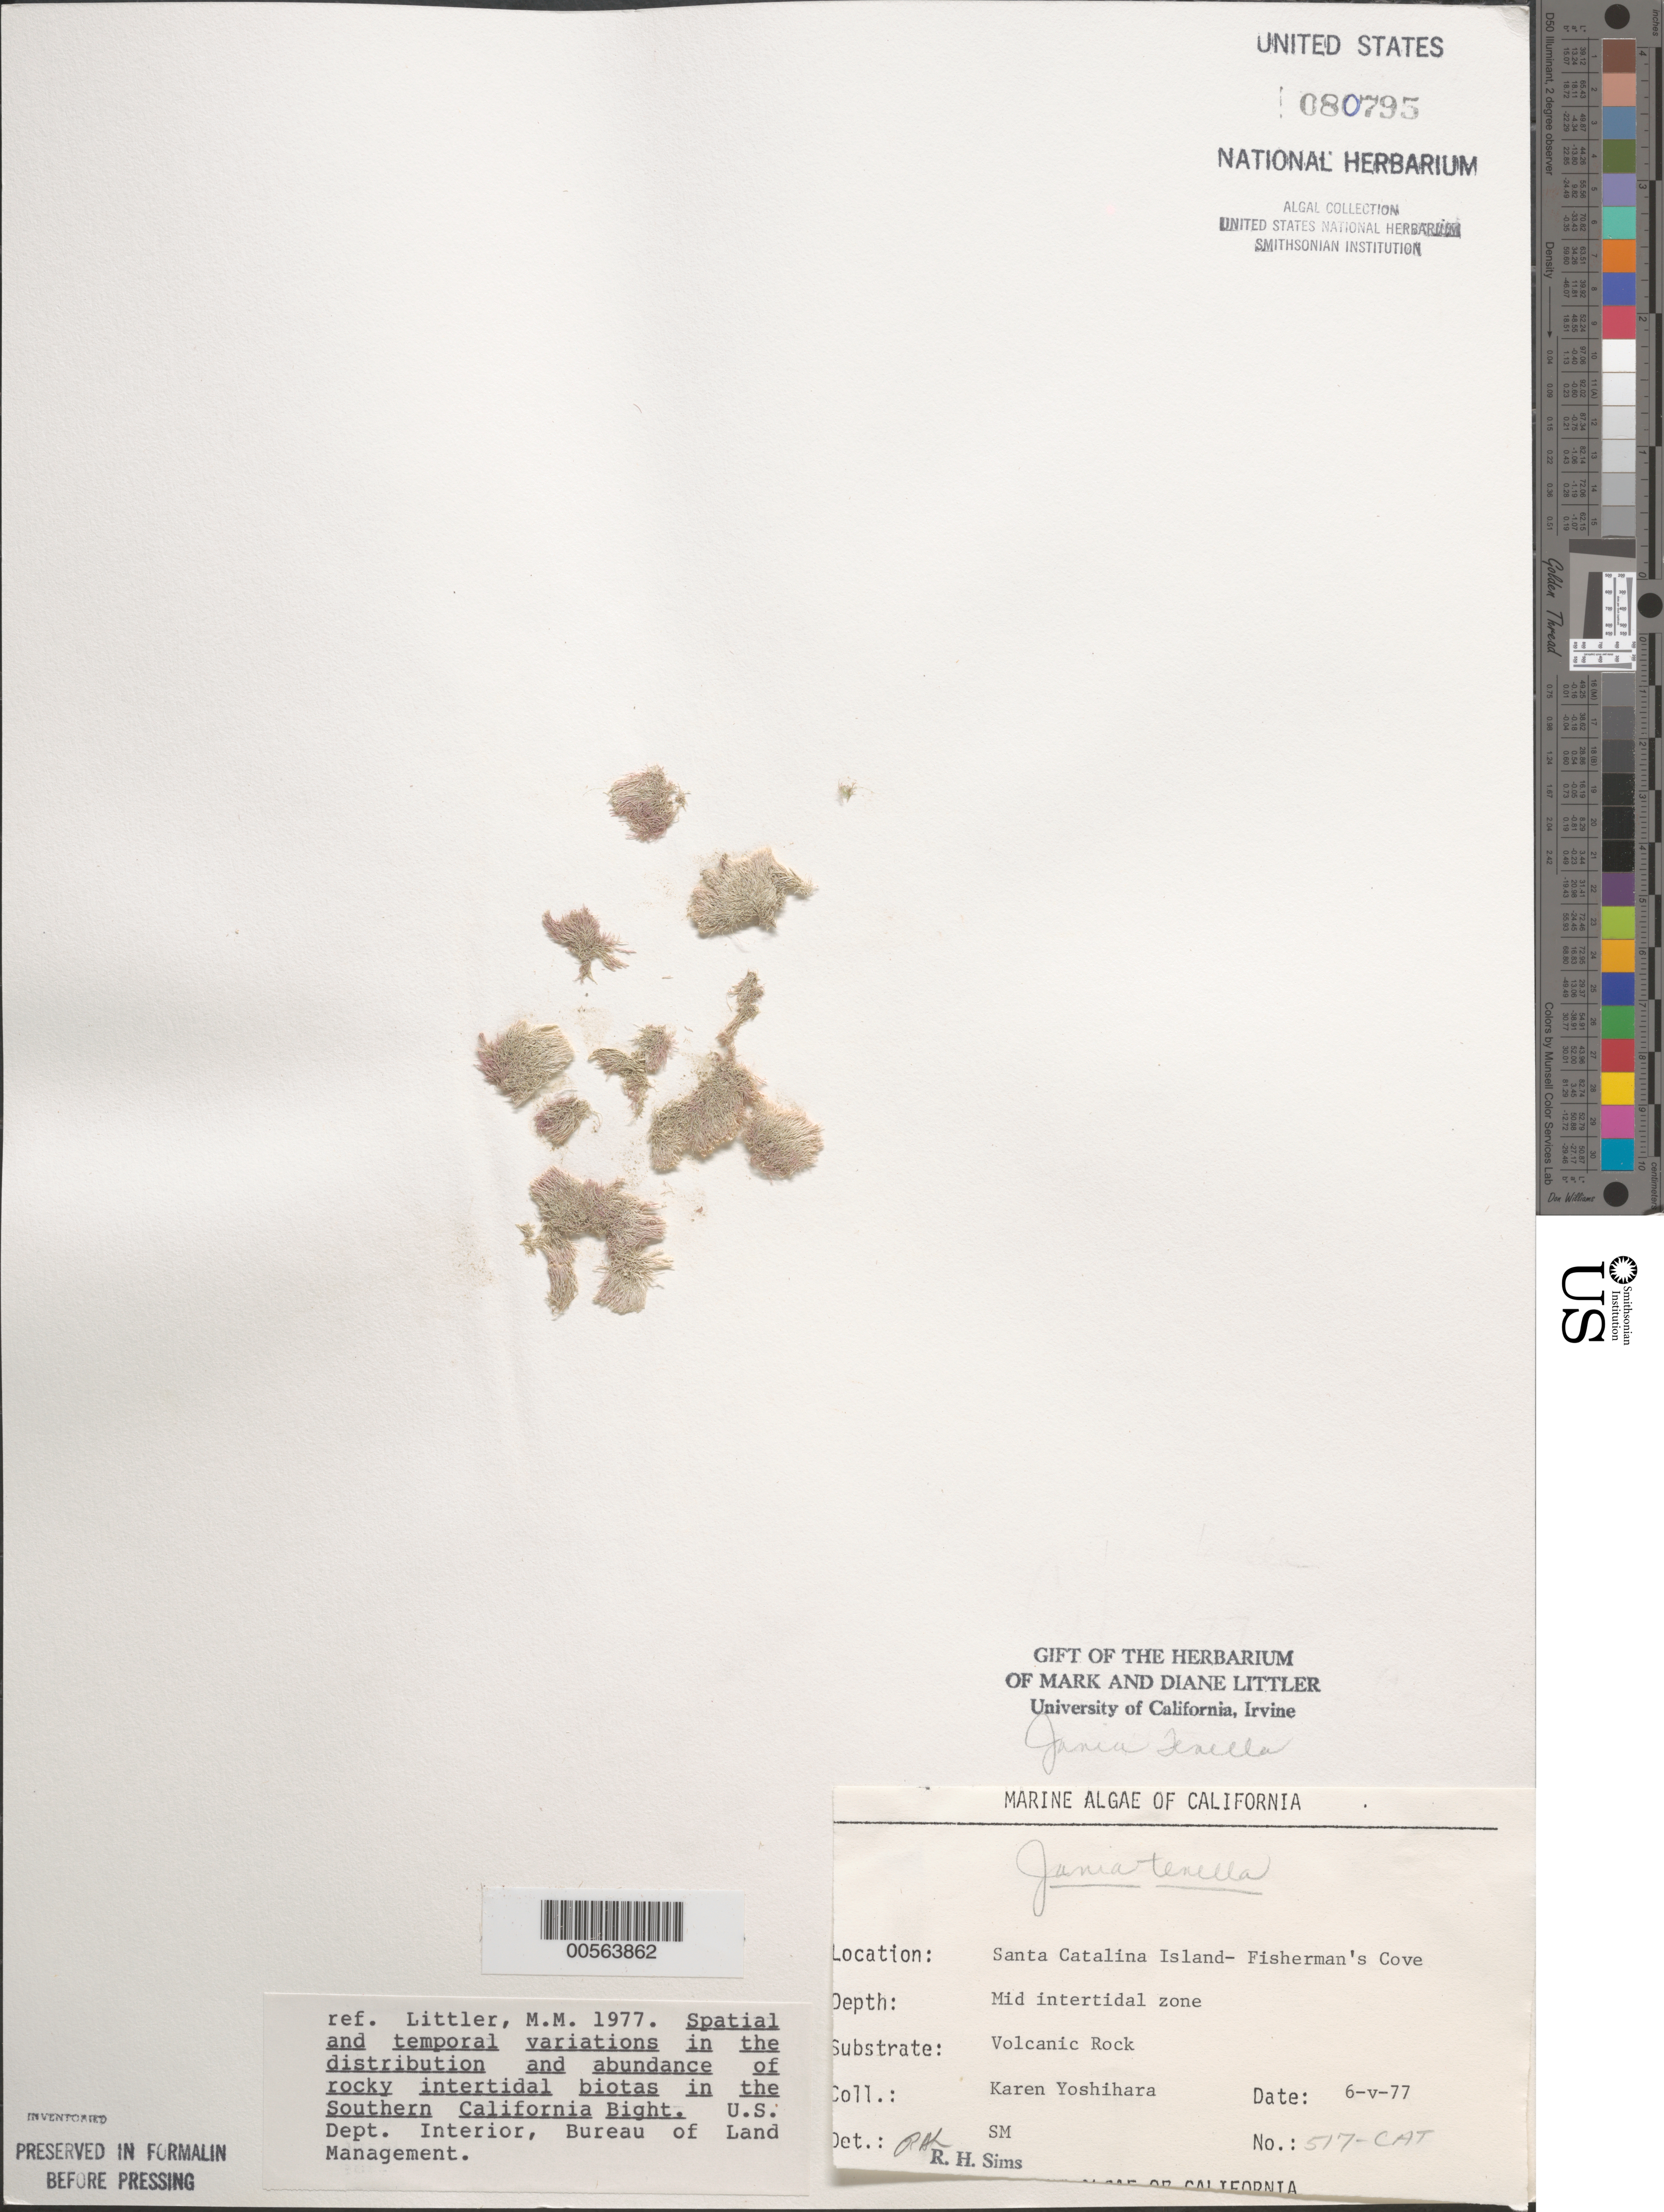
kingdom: Plantae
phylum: Rhodophyta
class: Florideophyceae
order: Corallinales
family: Corallinaceae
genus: Jania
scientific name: Jania tenella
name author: (Kütz.) Grunow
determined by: Sims, Robert H.; Murray, S. N.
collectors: K. Yoshihara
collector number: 517-cat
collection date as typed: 06 May 1977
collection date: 1977-05-06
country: United States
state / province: California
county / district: Los Angeles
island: Santa Catalina Island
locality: Fishermen Cove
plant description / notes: BLM-SOCALBIGHT Rocky Intertidal Survey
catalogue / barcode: US 80795